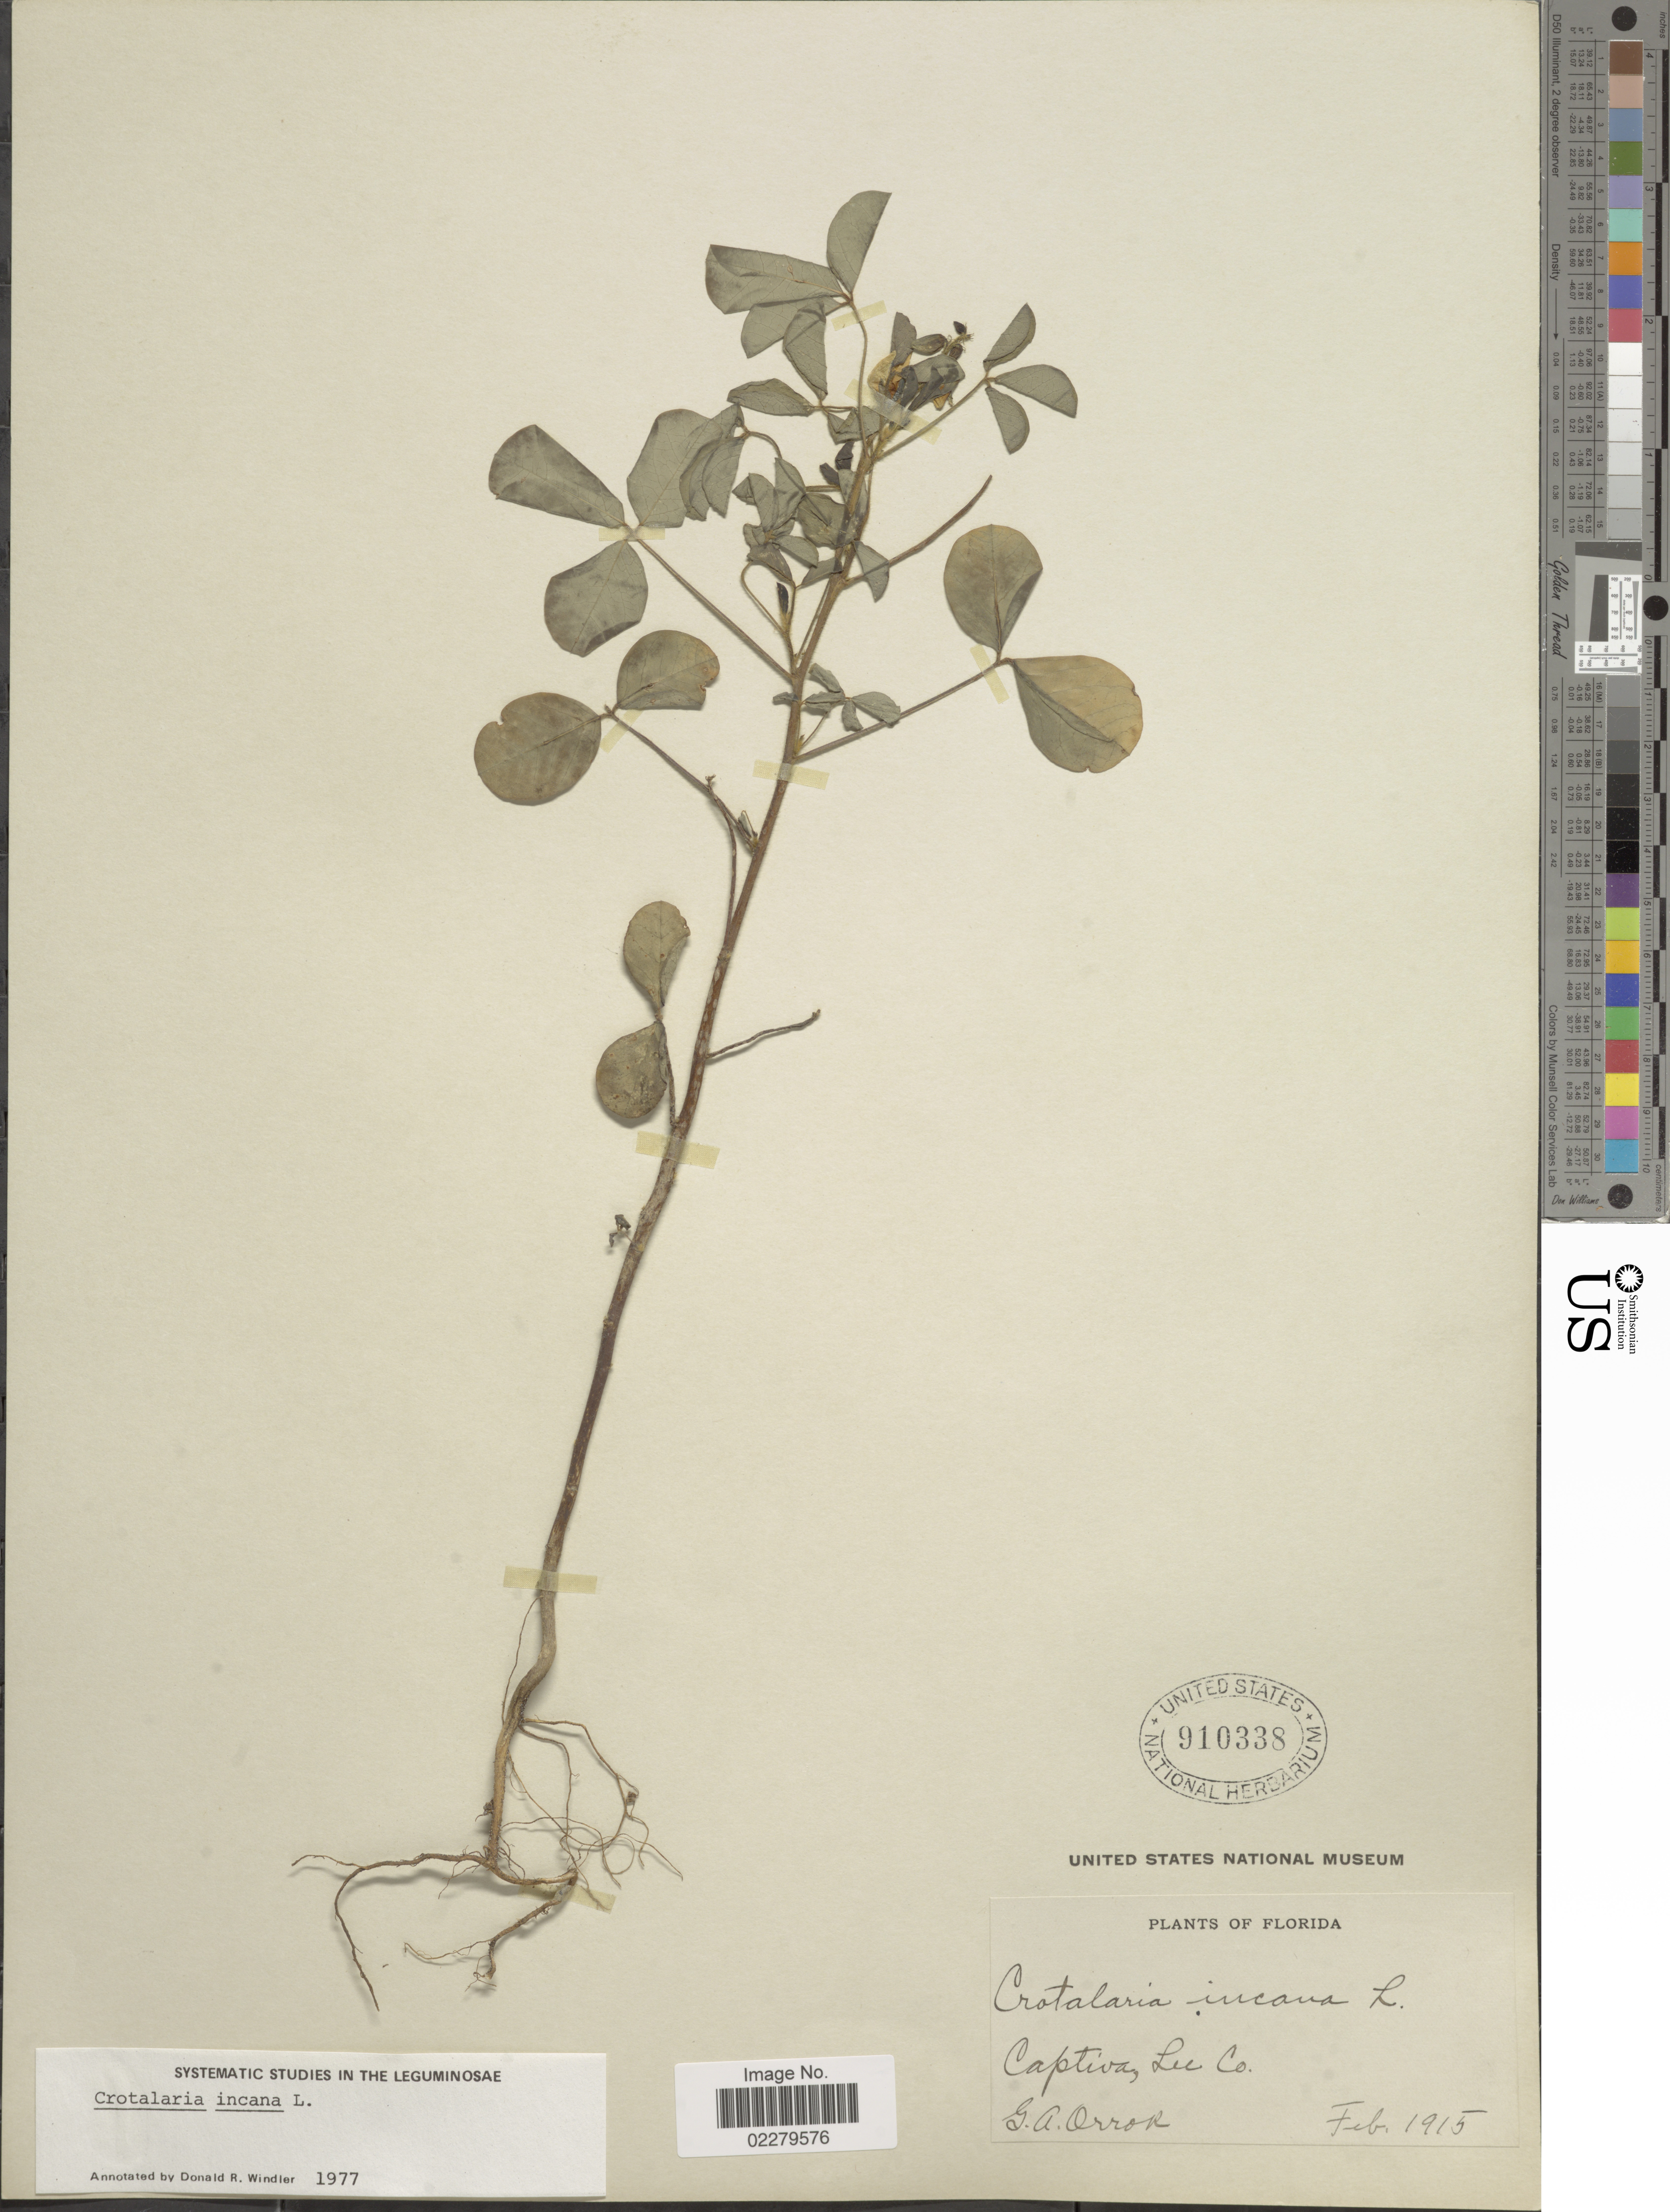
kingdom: Plantae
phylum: Tracheophyta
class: Magnoliopsida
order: Fabales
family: Fabaceae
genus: Crotalaria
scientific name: Crotalaria incana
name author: L.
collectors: G. Orror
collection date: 1915-02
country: United States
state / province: Florida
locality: Captiva, Lee County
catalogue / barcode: US 910338